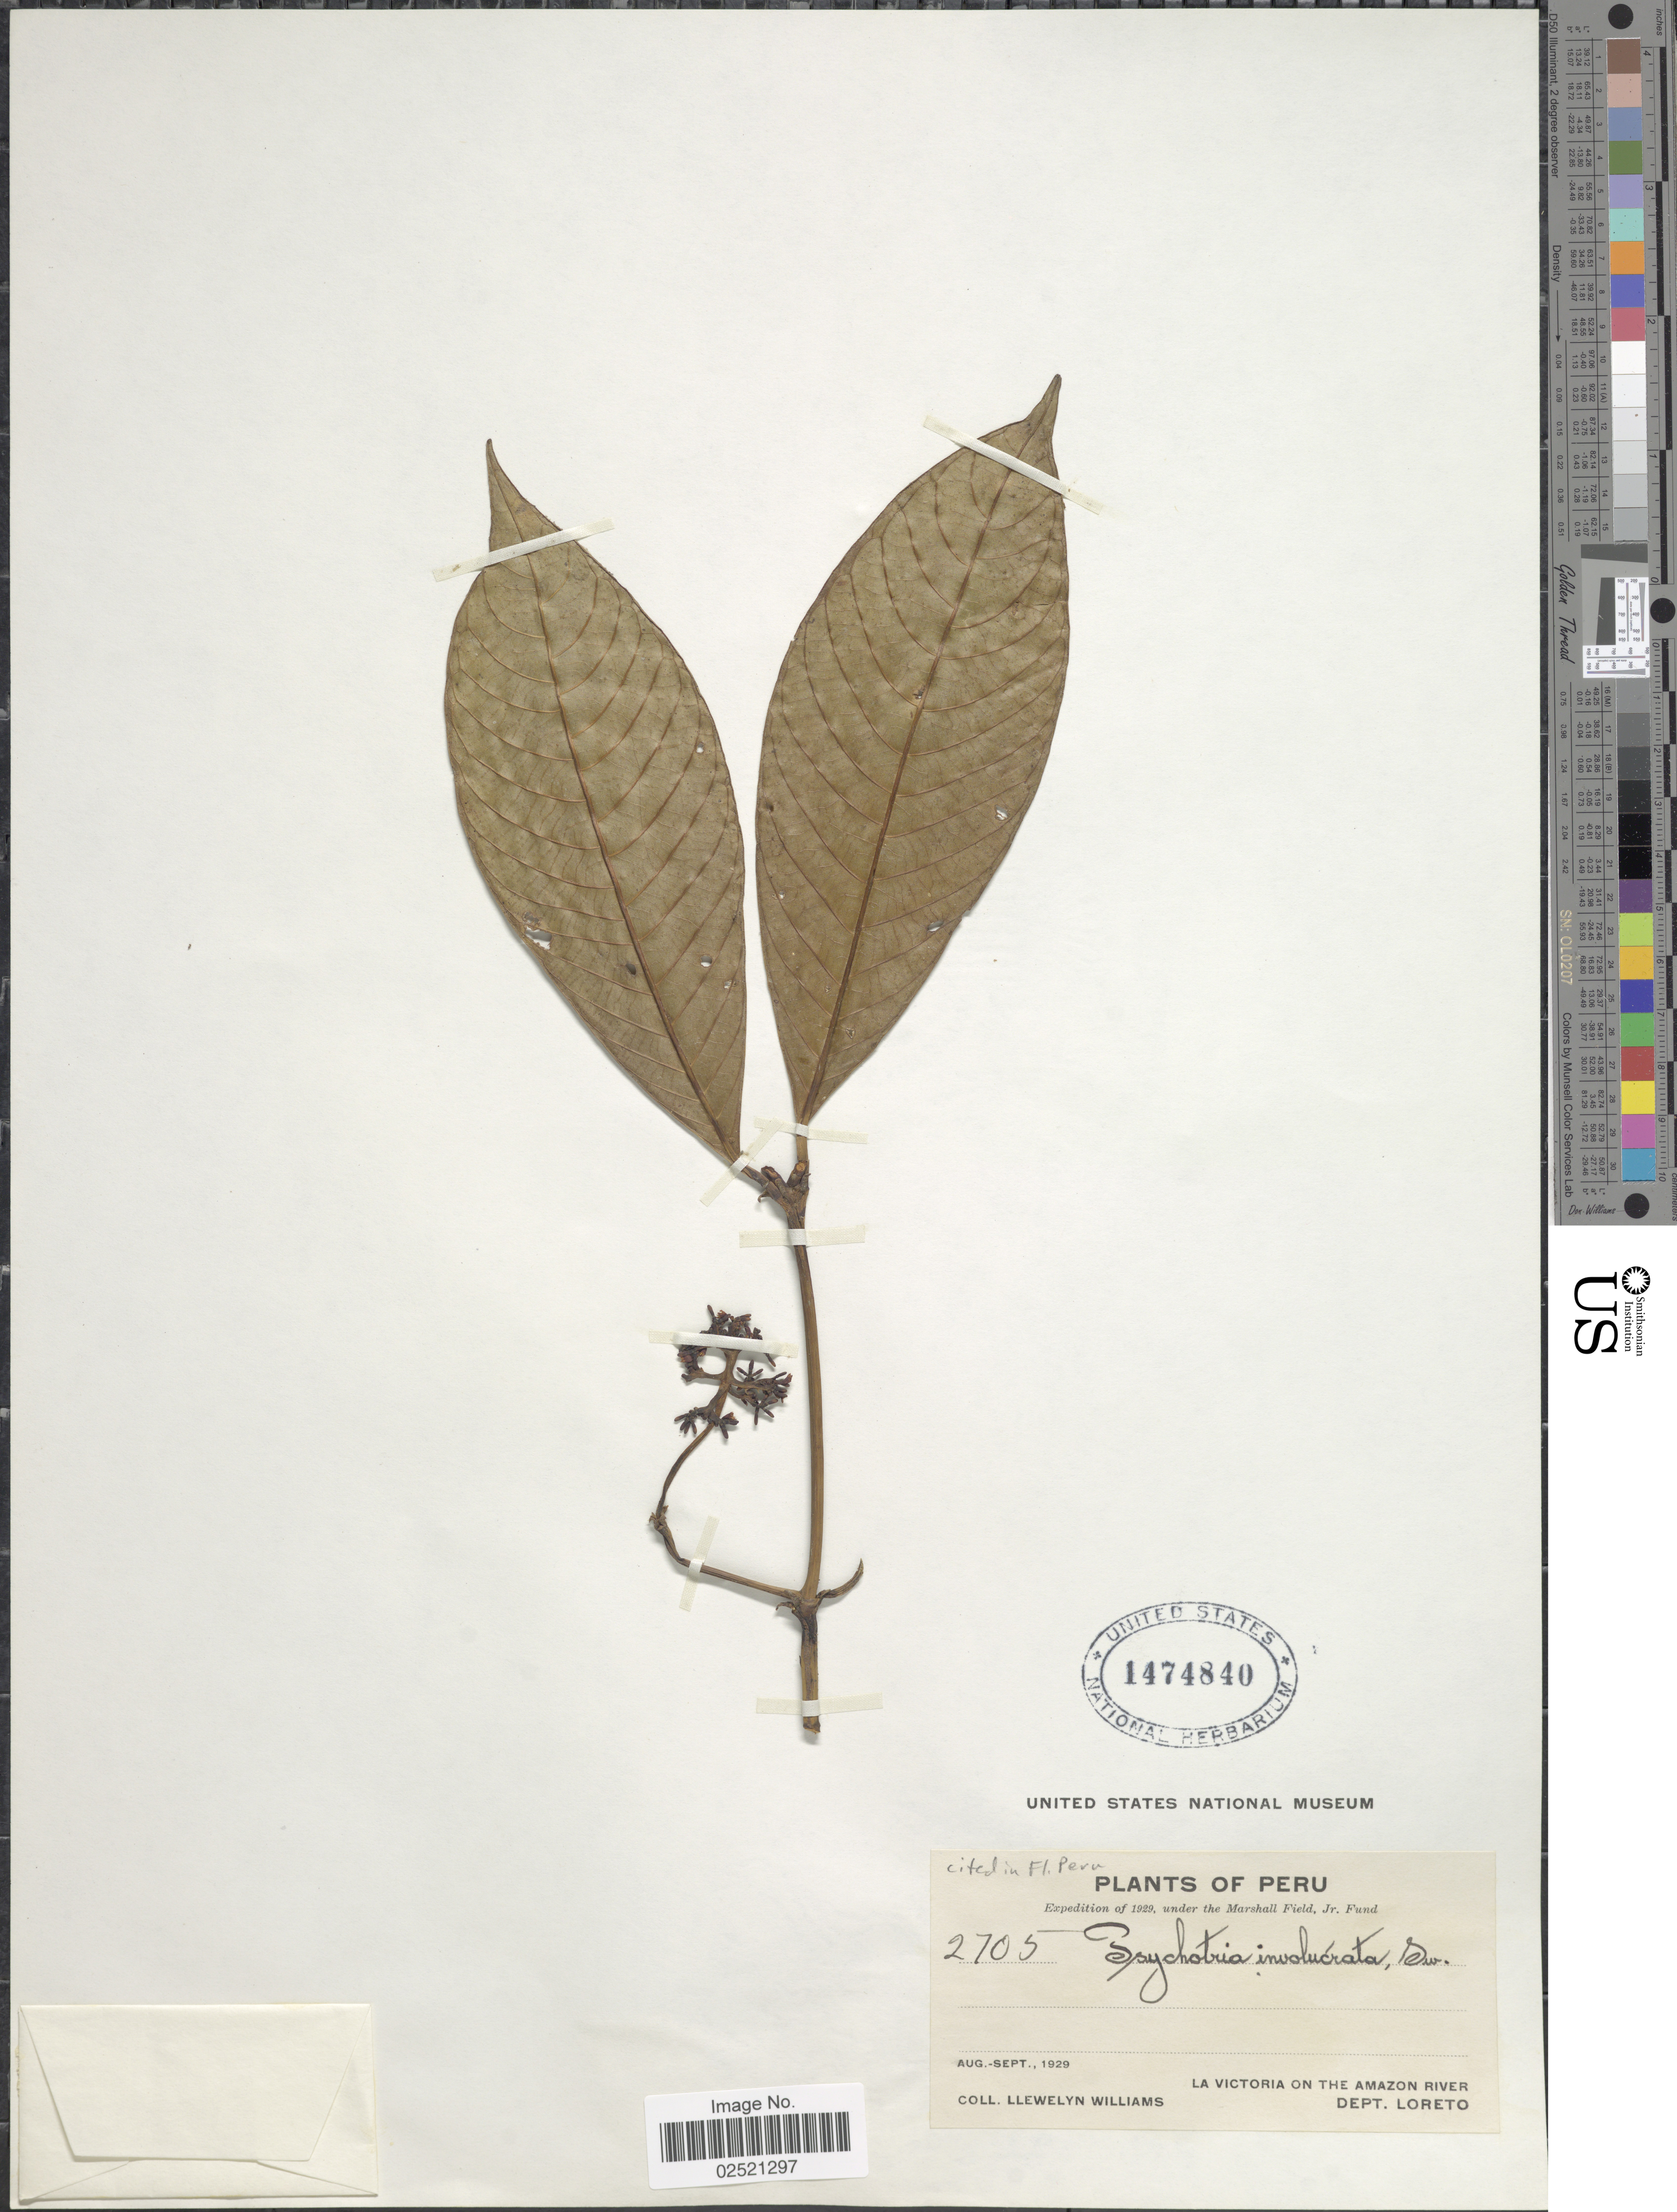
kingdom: Plantae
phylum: Tracheophyta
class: Magnoliopsida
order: Gentianales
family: Rubiaceae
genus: Psychotria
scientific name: Psychotria involucrata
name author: Sw.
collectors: Ll. Williams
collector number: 2705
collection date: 1929-08/1929-09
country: Peru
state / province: Loreto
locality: La Victoria on the Amazon River.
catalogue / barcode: US 1474840